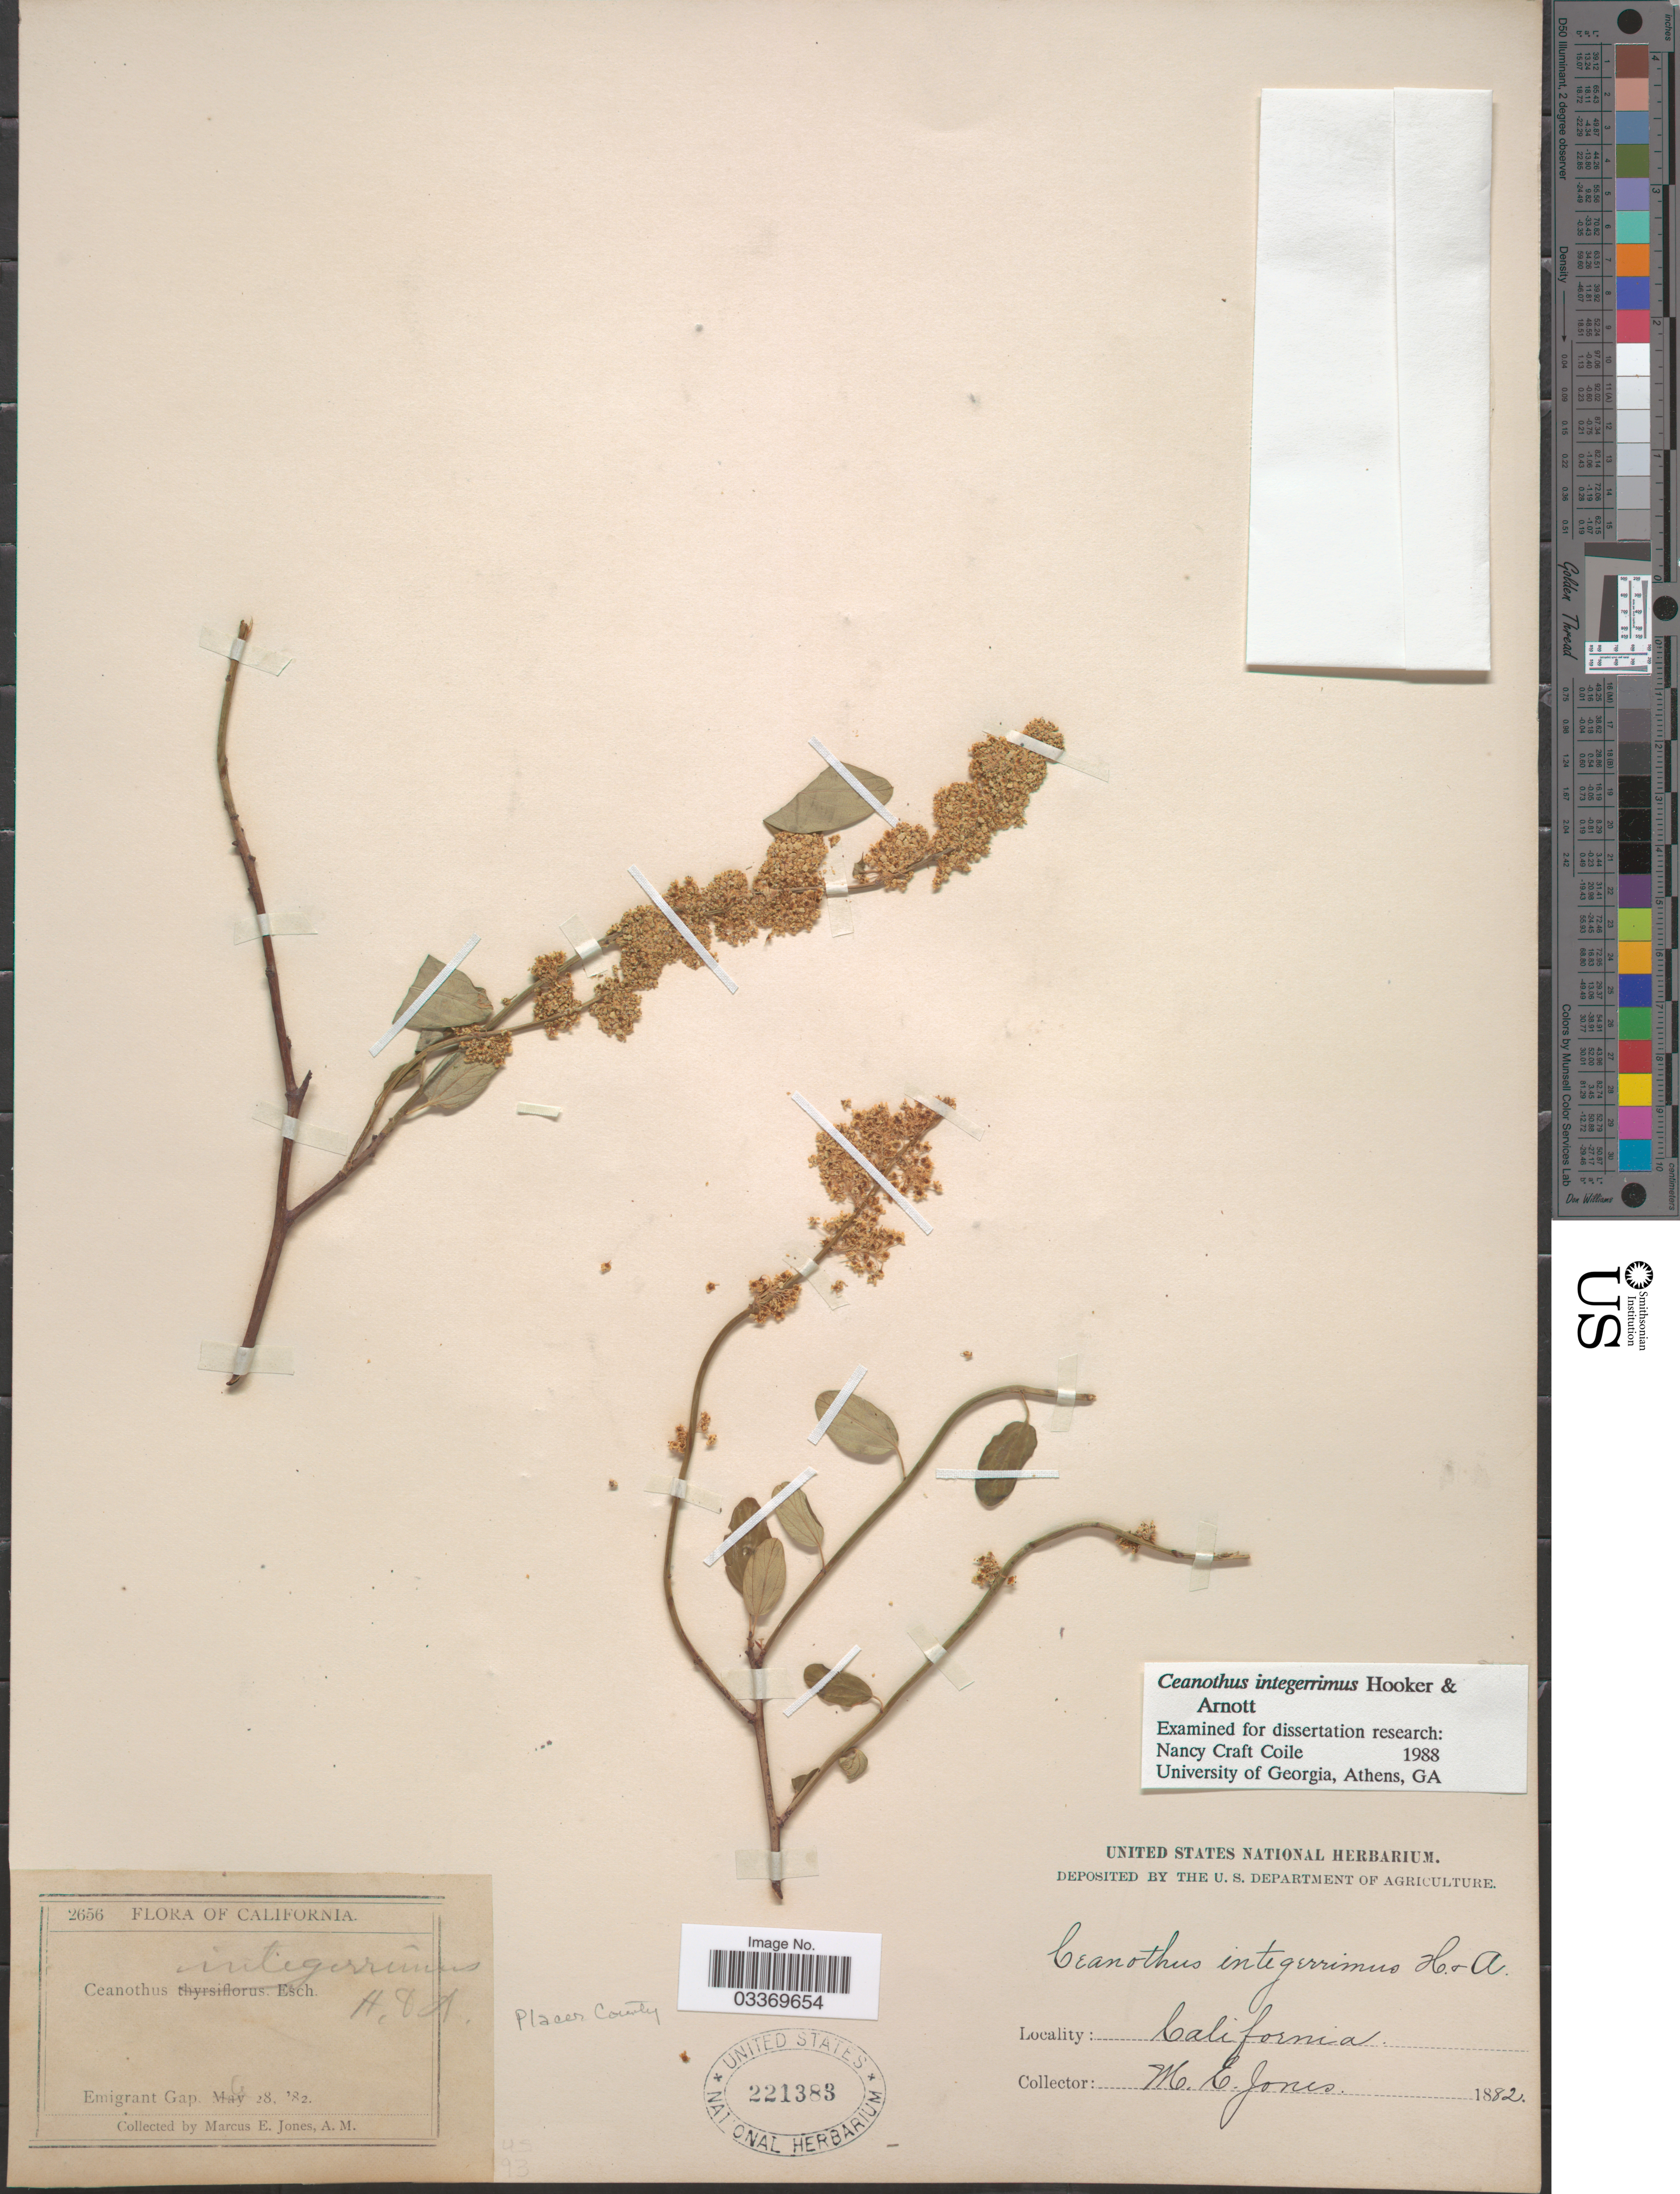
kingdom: Plantae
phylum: Tracheophyta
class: Magnoliopsida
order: Rosales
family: Rhamnaceae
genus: Ceanothus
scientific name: Ceanothus integerrimus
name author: Hook. & Arn.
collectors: M. E. Jones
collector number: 2656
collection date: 1882-06-28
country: United States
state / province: California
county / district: Placer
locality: Placer County. Emigrant Gap.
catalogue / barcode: US 221383